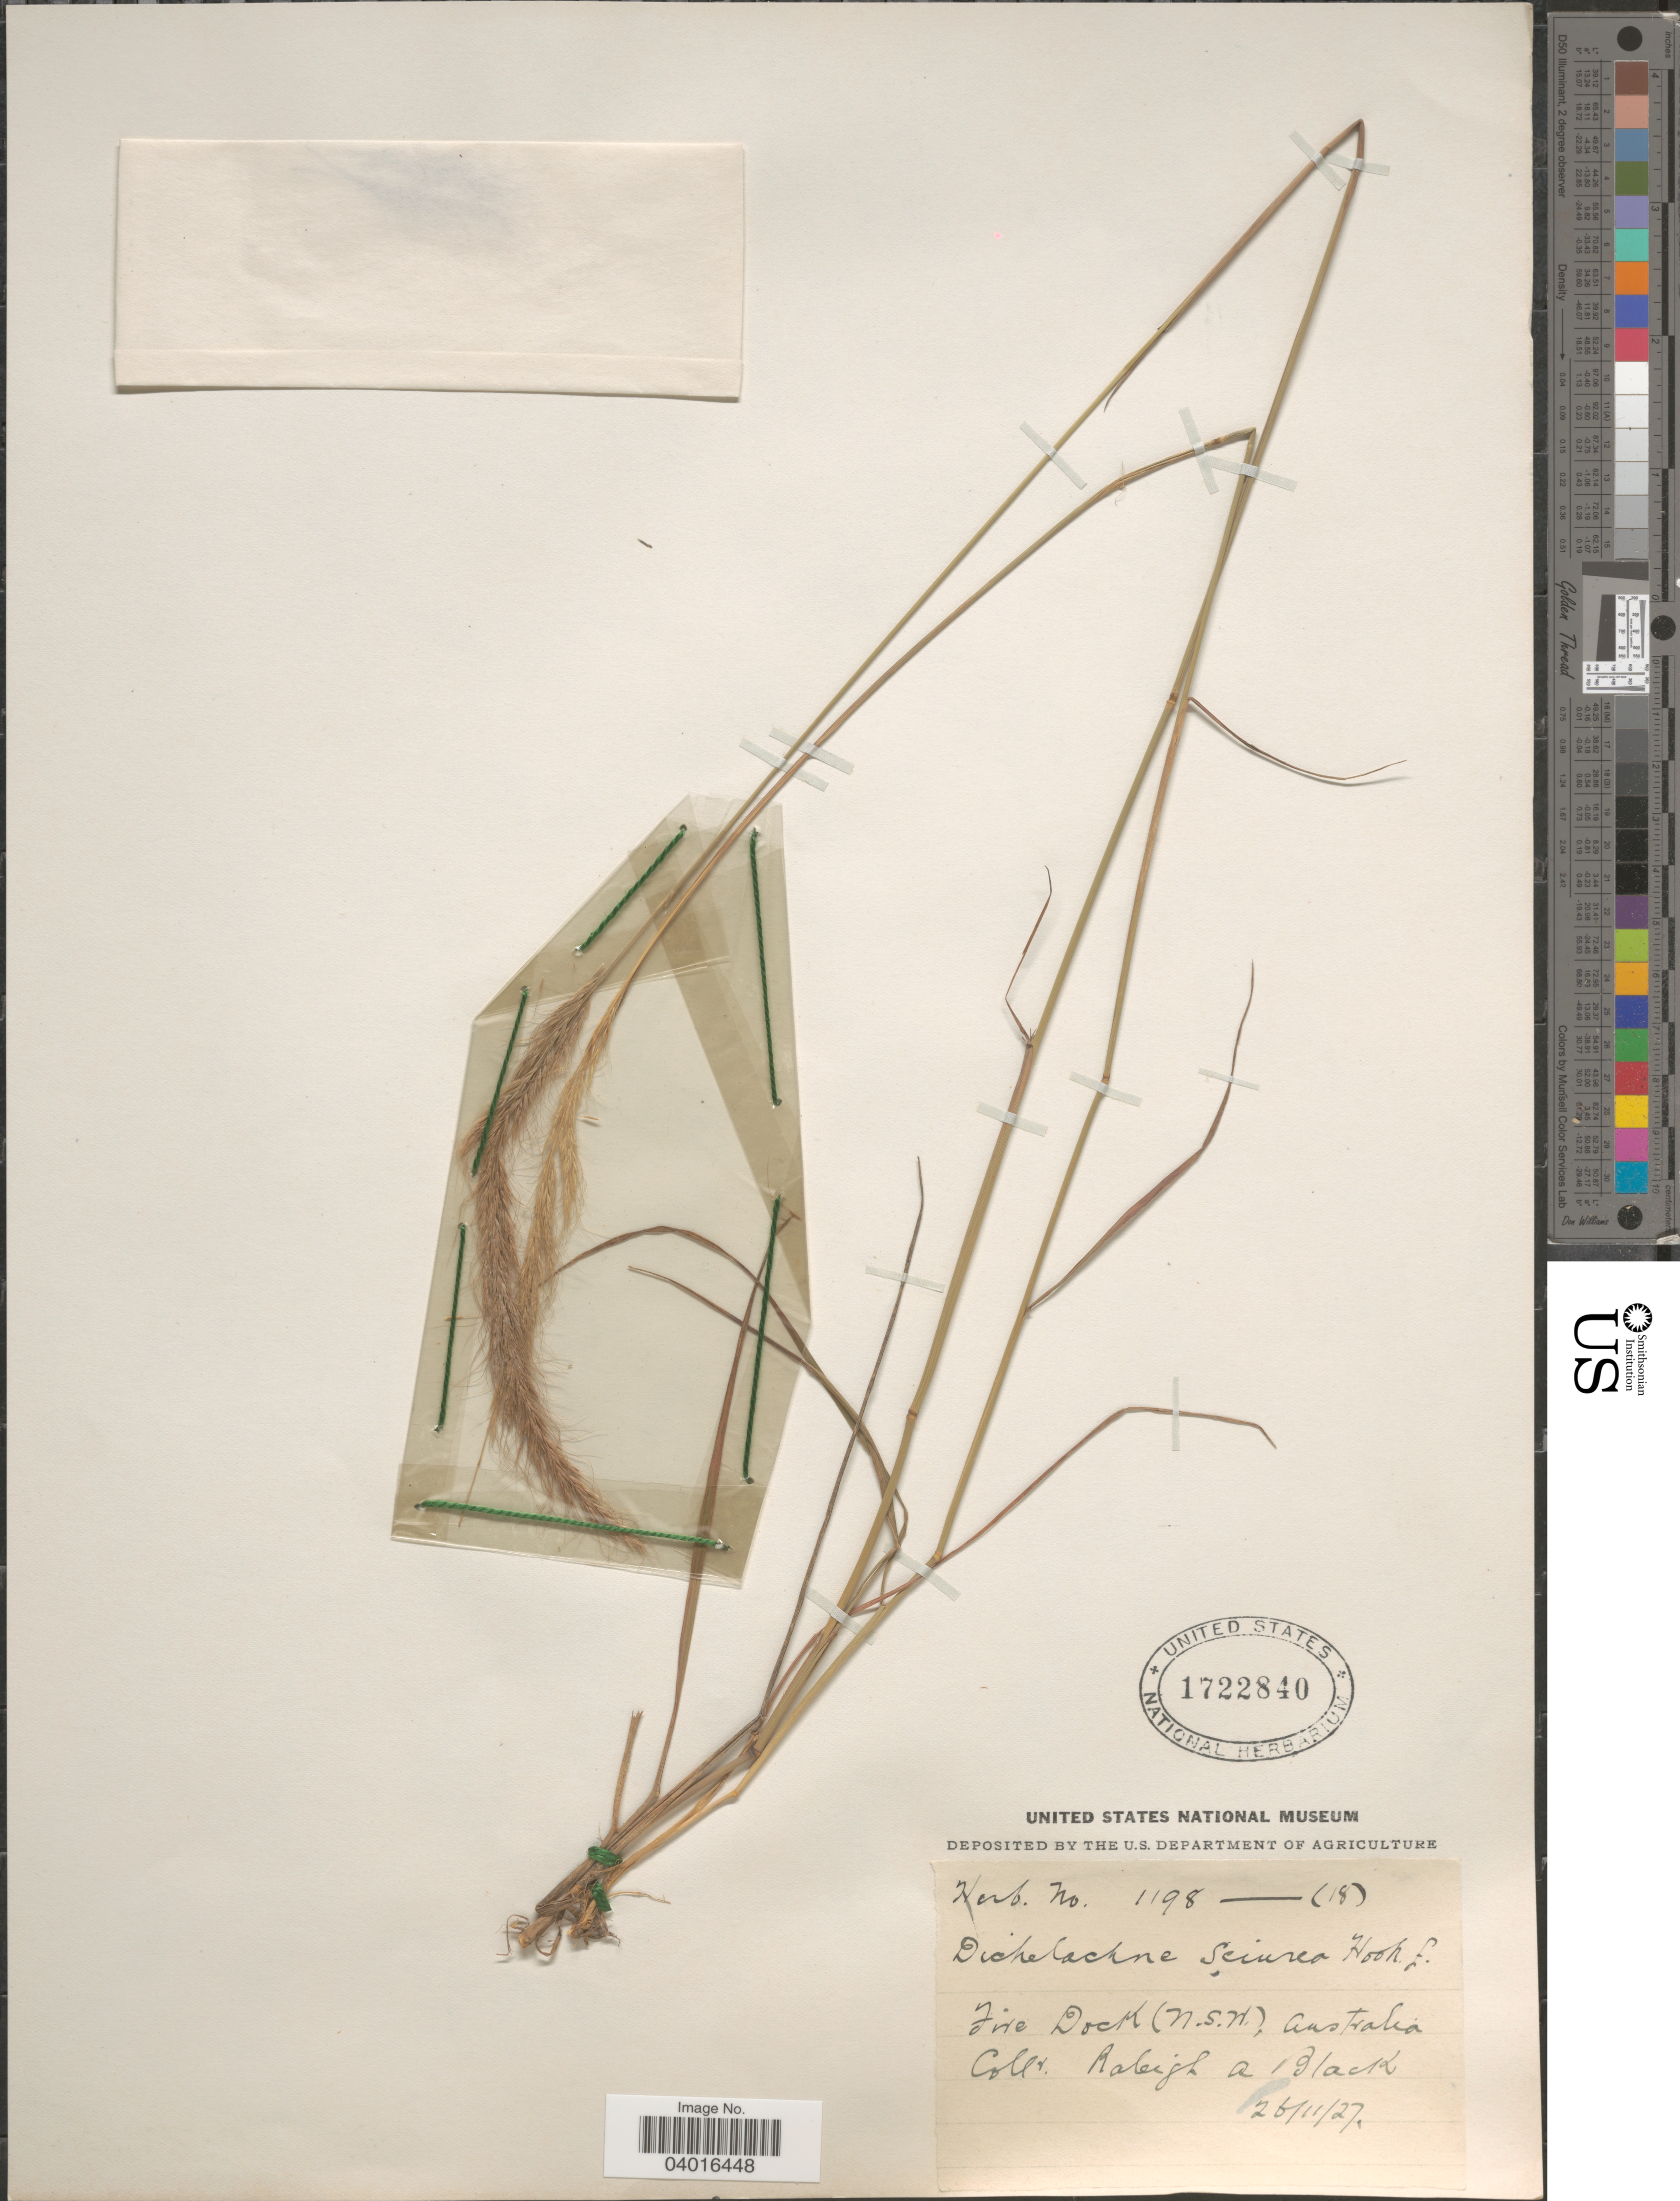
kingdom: Plantae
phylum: Tracheophyta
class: Liliopsida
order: Poales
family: Poaceae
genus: Dichelachne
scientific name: Dichelachne micrantha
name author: (Cav.) Domin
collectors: R. A. Black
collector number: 1198/(18)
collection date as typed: Transcribed d/m/y: 26/11/27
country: Australia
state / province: New South Wales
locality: Fire Dock.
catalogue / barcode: US 1722840